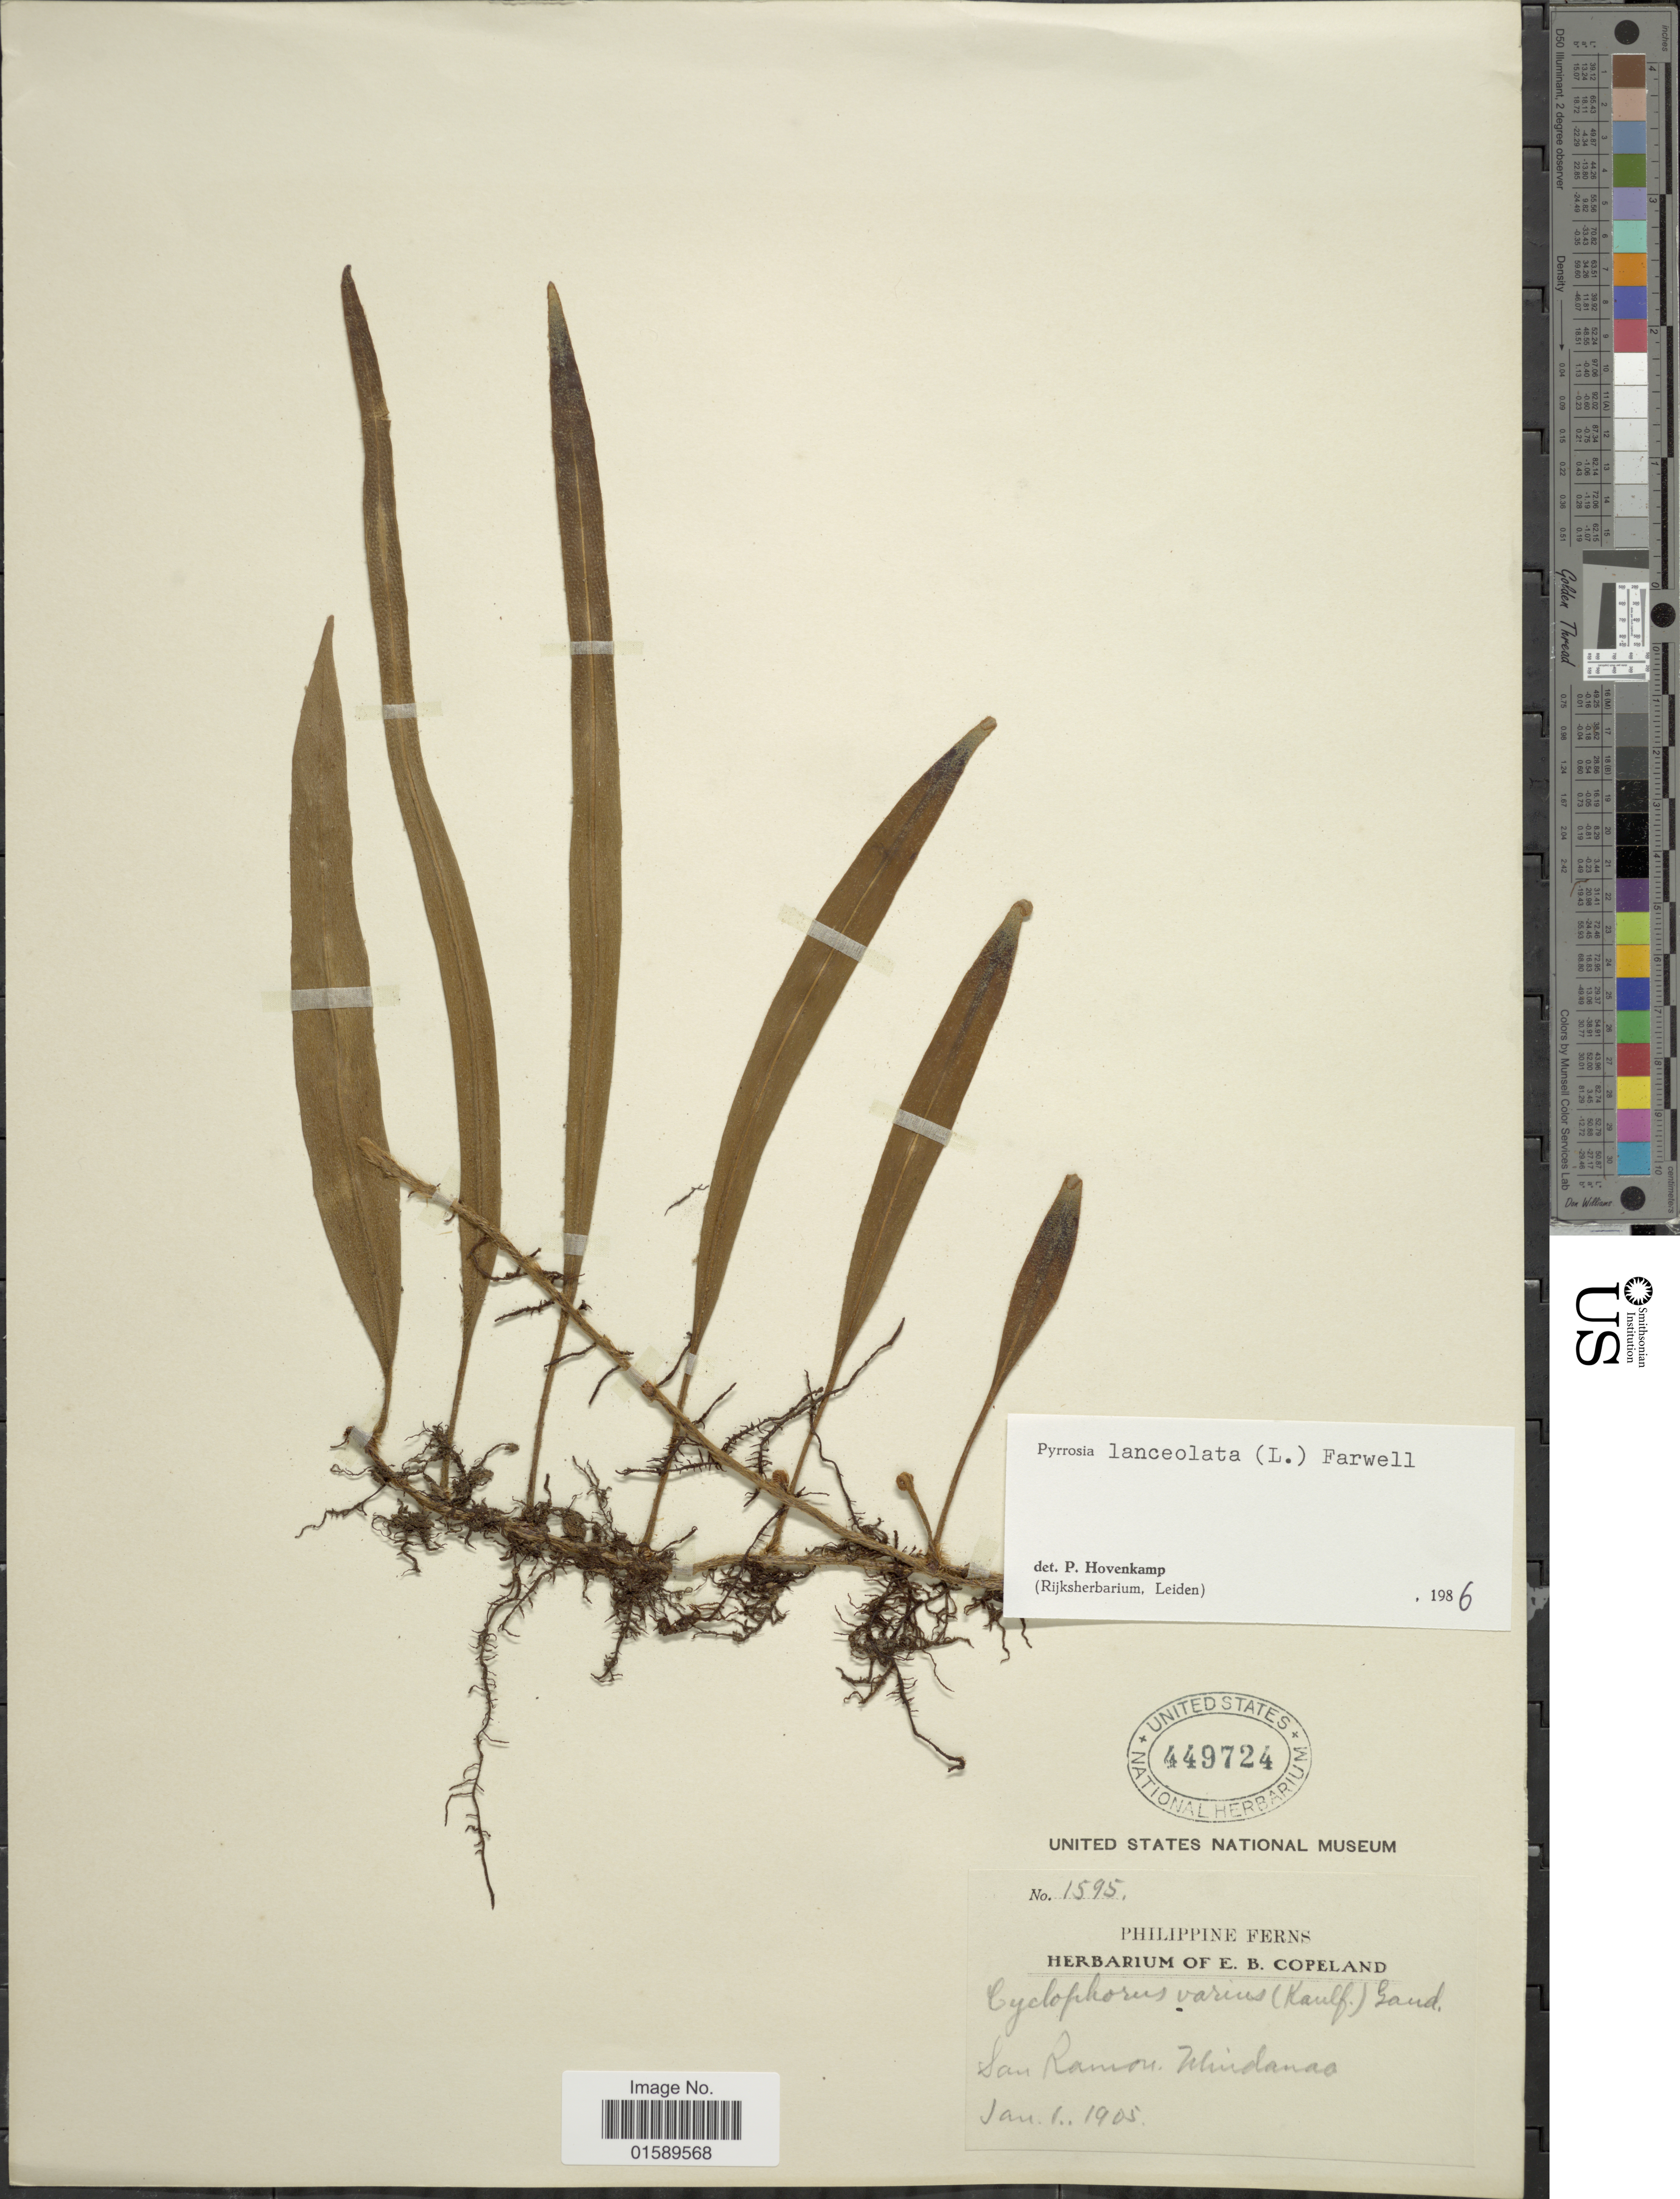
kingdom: Plantae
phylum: Tracheophyta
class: Polypodiopsida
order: Polypodiales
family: Polypodiaceae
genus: Pyrrosia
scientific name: Pyrrosia lanceolata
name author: (L.) Farw.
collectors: ex herb. E. B. Copeland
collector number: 1595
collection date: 1905-01-01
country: Philippines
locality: San Ramon, Mindanao.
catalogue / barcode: US 449724